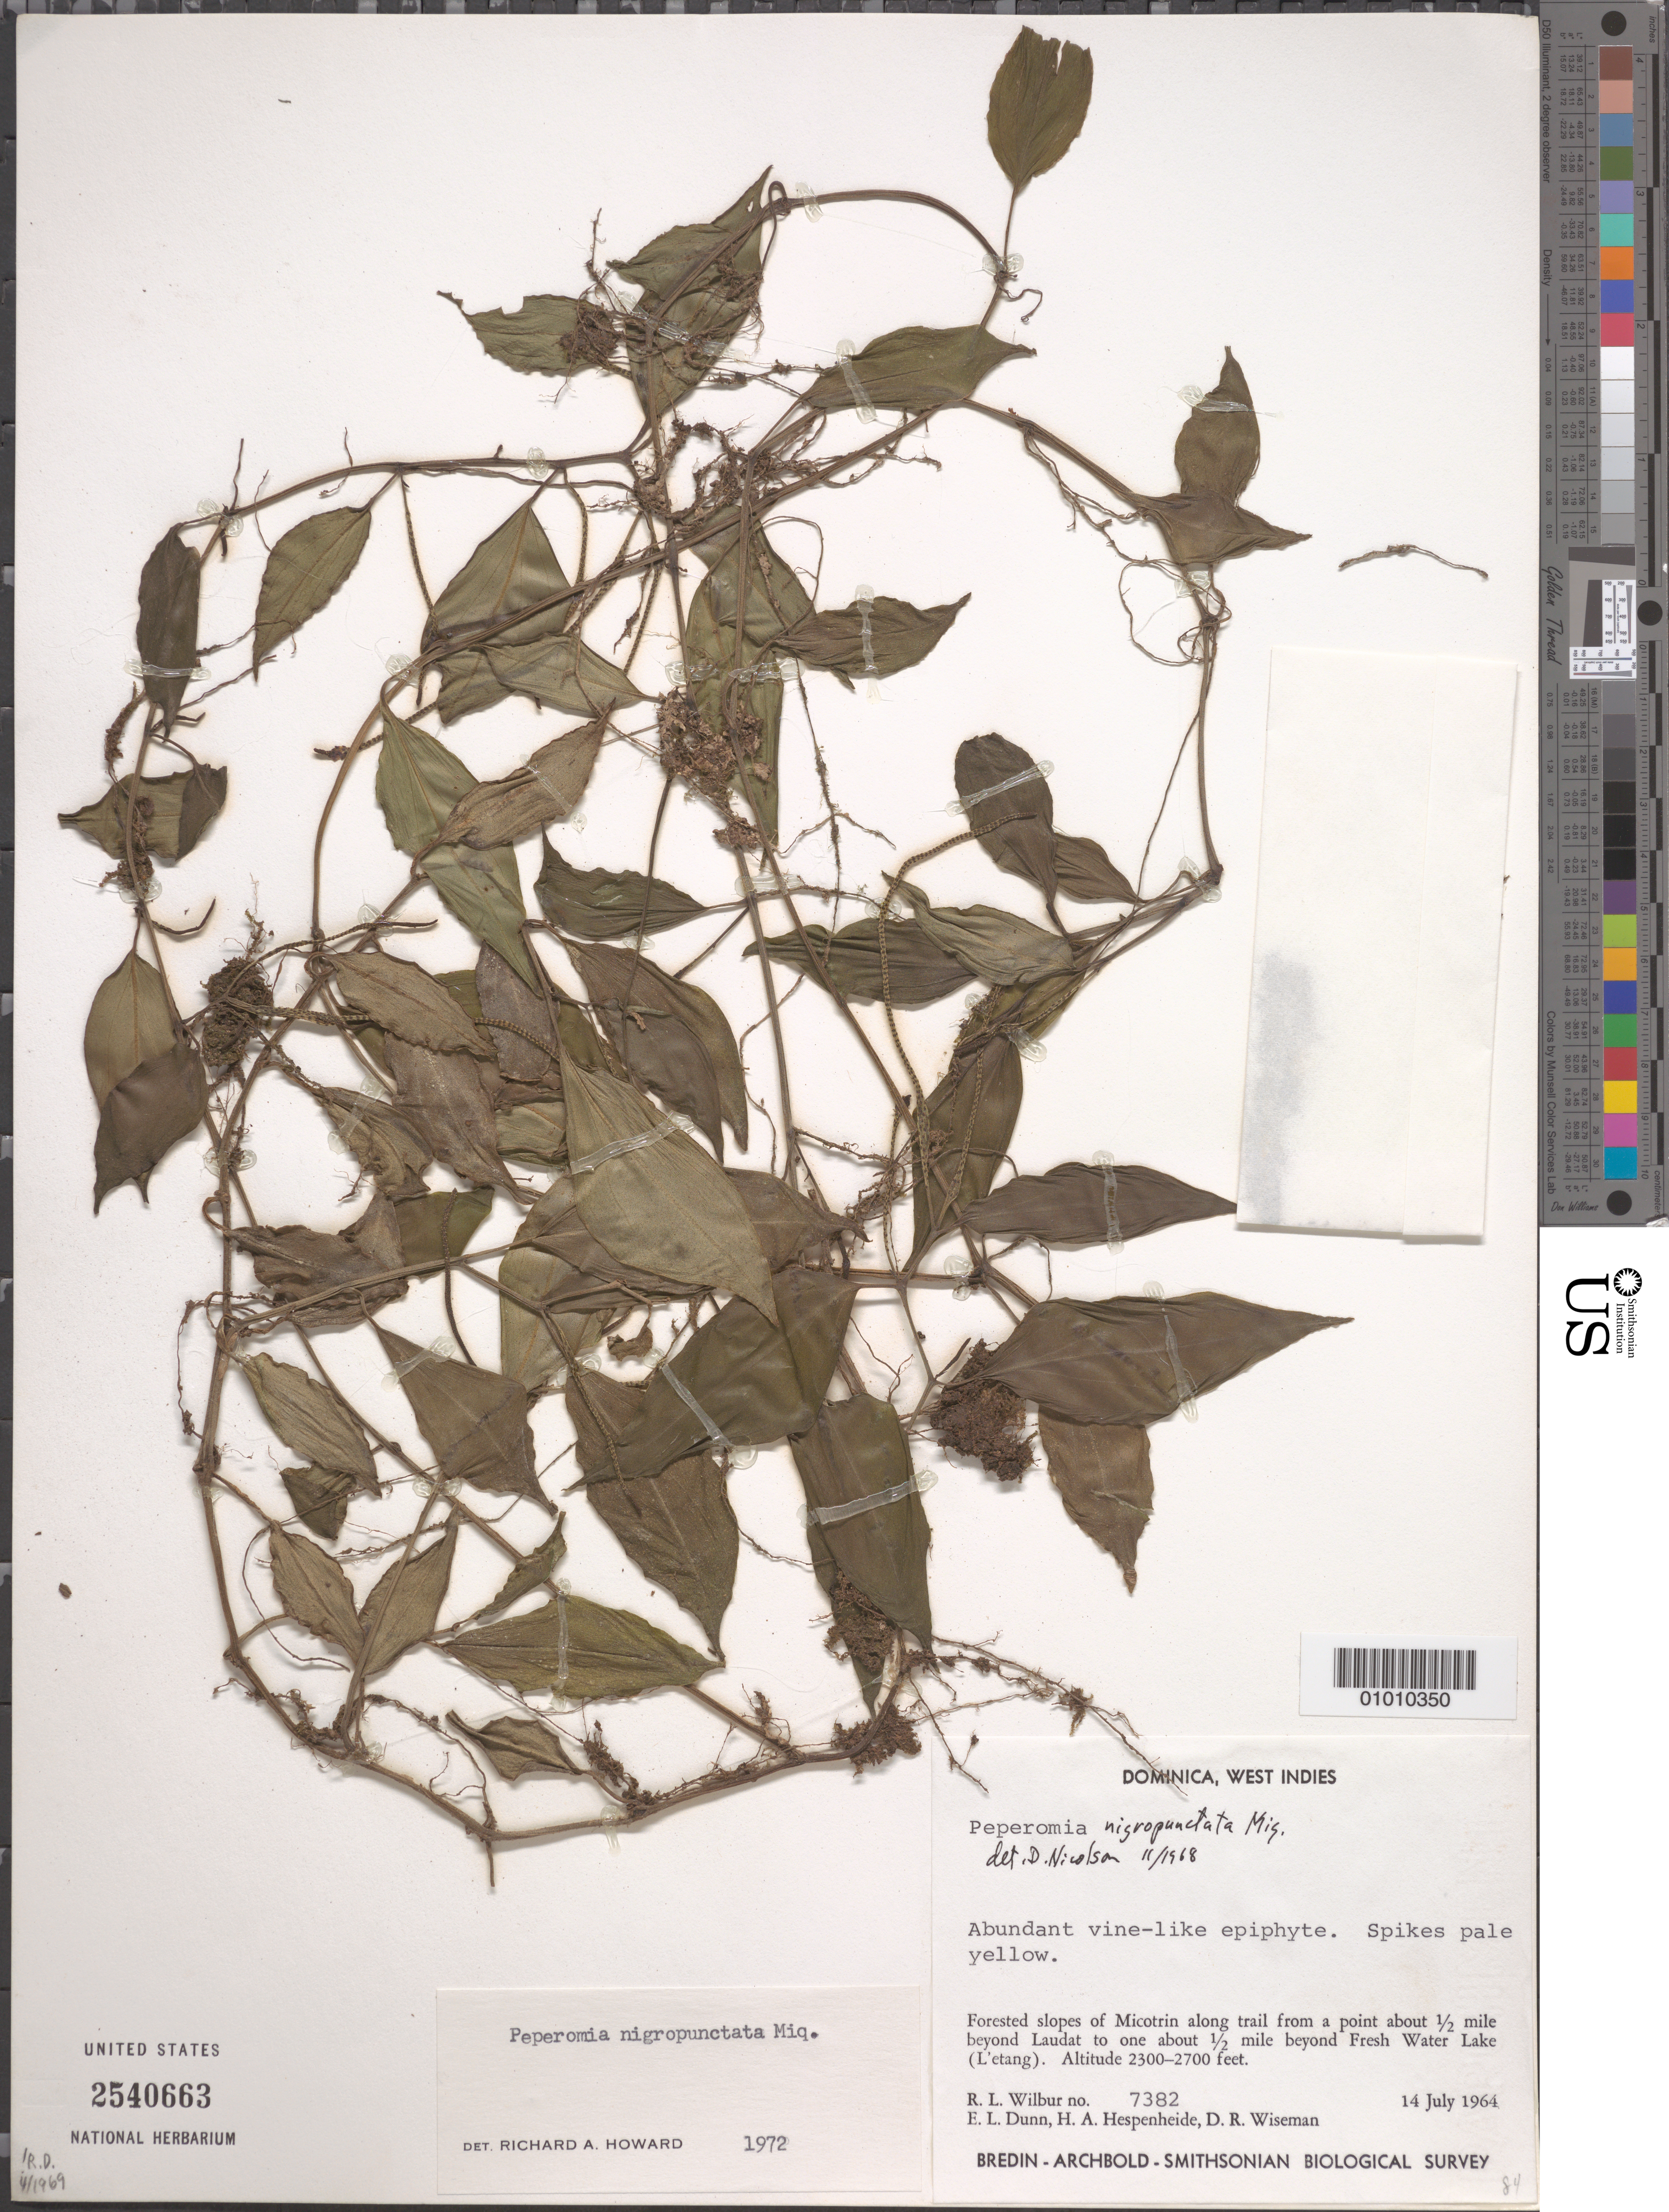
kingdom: Plantae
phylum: Tracheophyta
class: Magnoliopsida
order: Piperales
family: Piperaceae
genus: Peperomia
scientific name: Peperomia nigropunctata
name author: Miq.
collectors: R. L. Wilbur, E. Dunn & D. R. Wiseman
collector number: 7382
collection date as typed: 14 Jul 1964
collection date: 1964-07-14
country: Dominica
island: Dominica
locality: Forested slopes of Micotin along trail from a point about 1/2 mile beyond Laudat to one about 1/2 mile beyond Fresh Water Lake (L'etang).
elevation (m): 701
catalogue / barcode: US 2540663